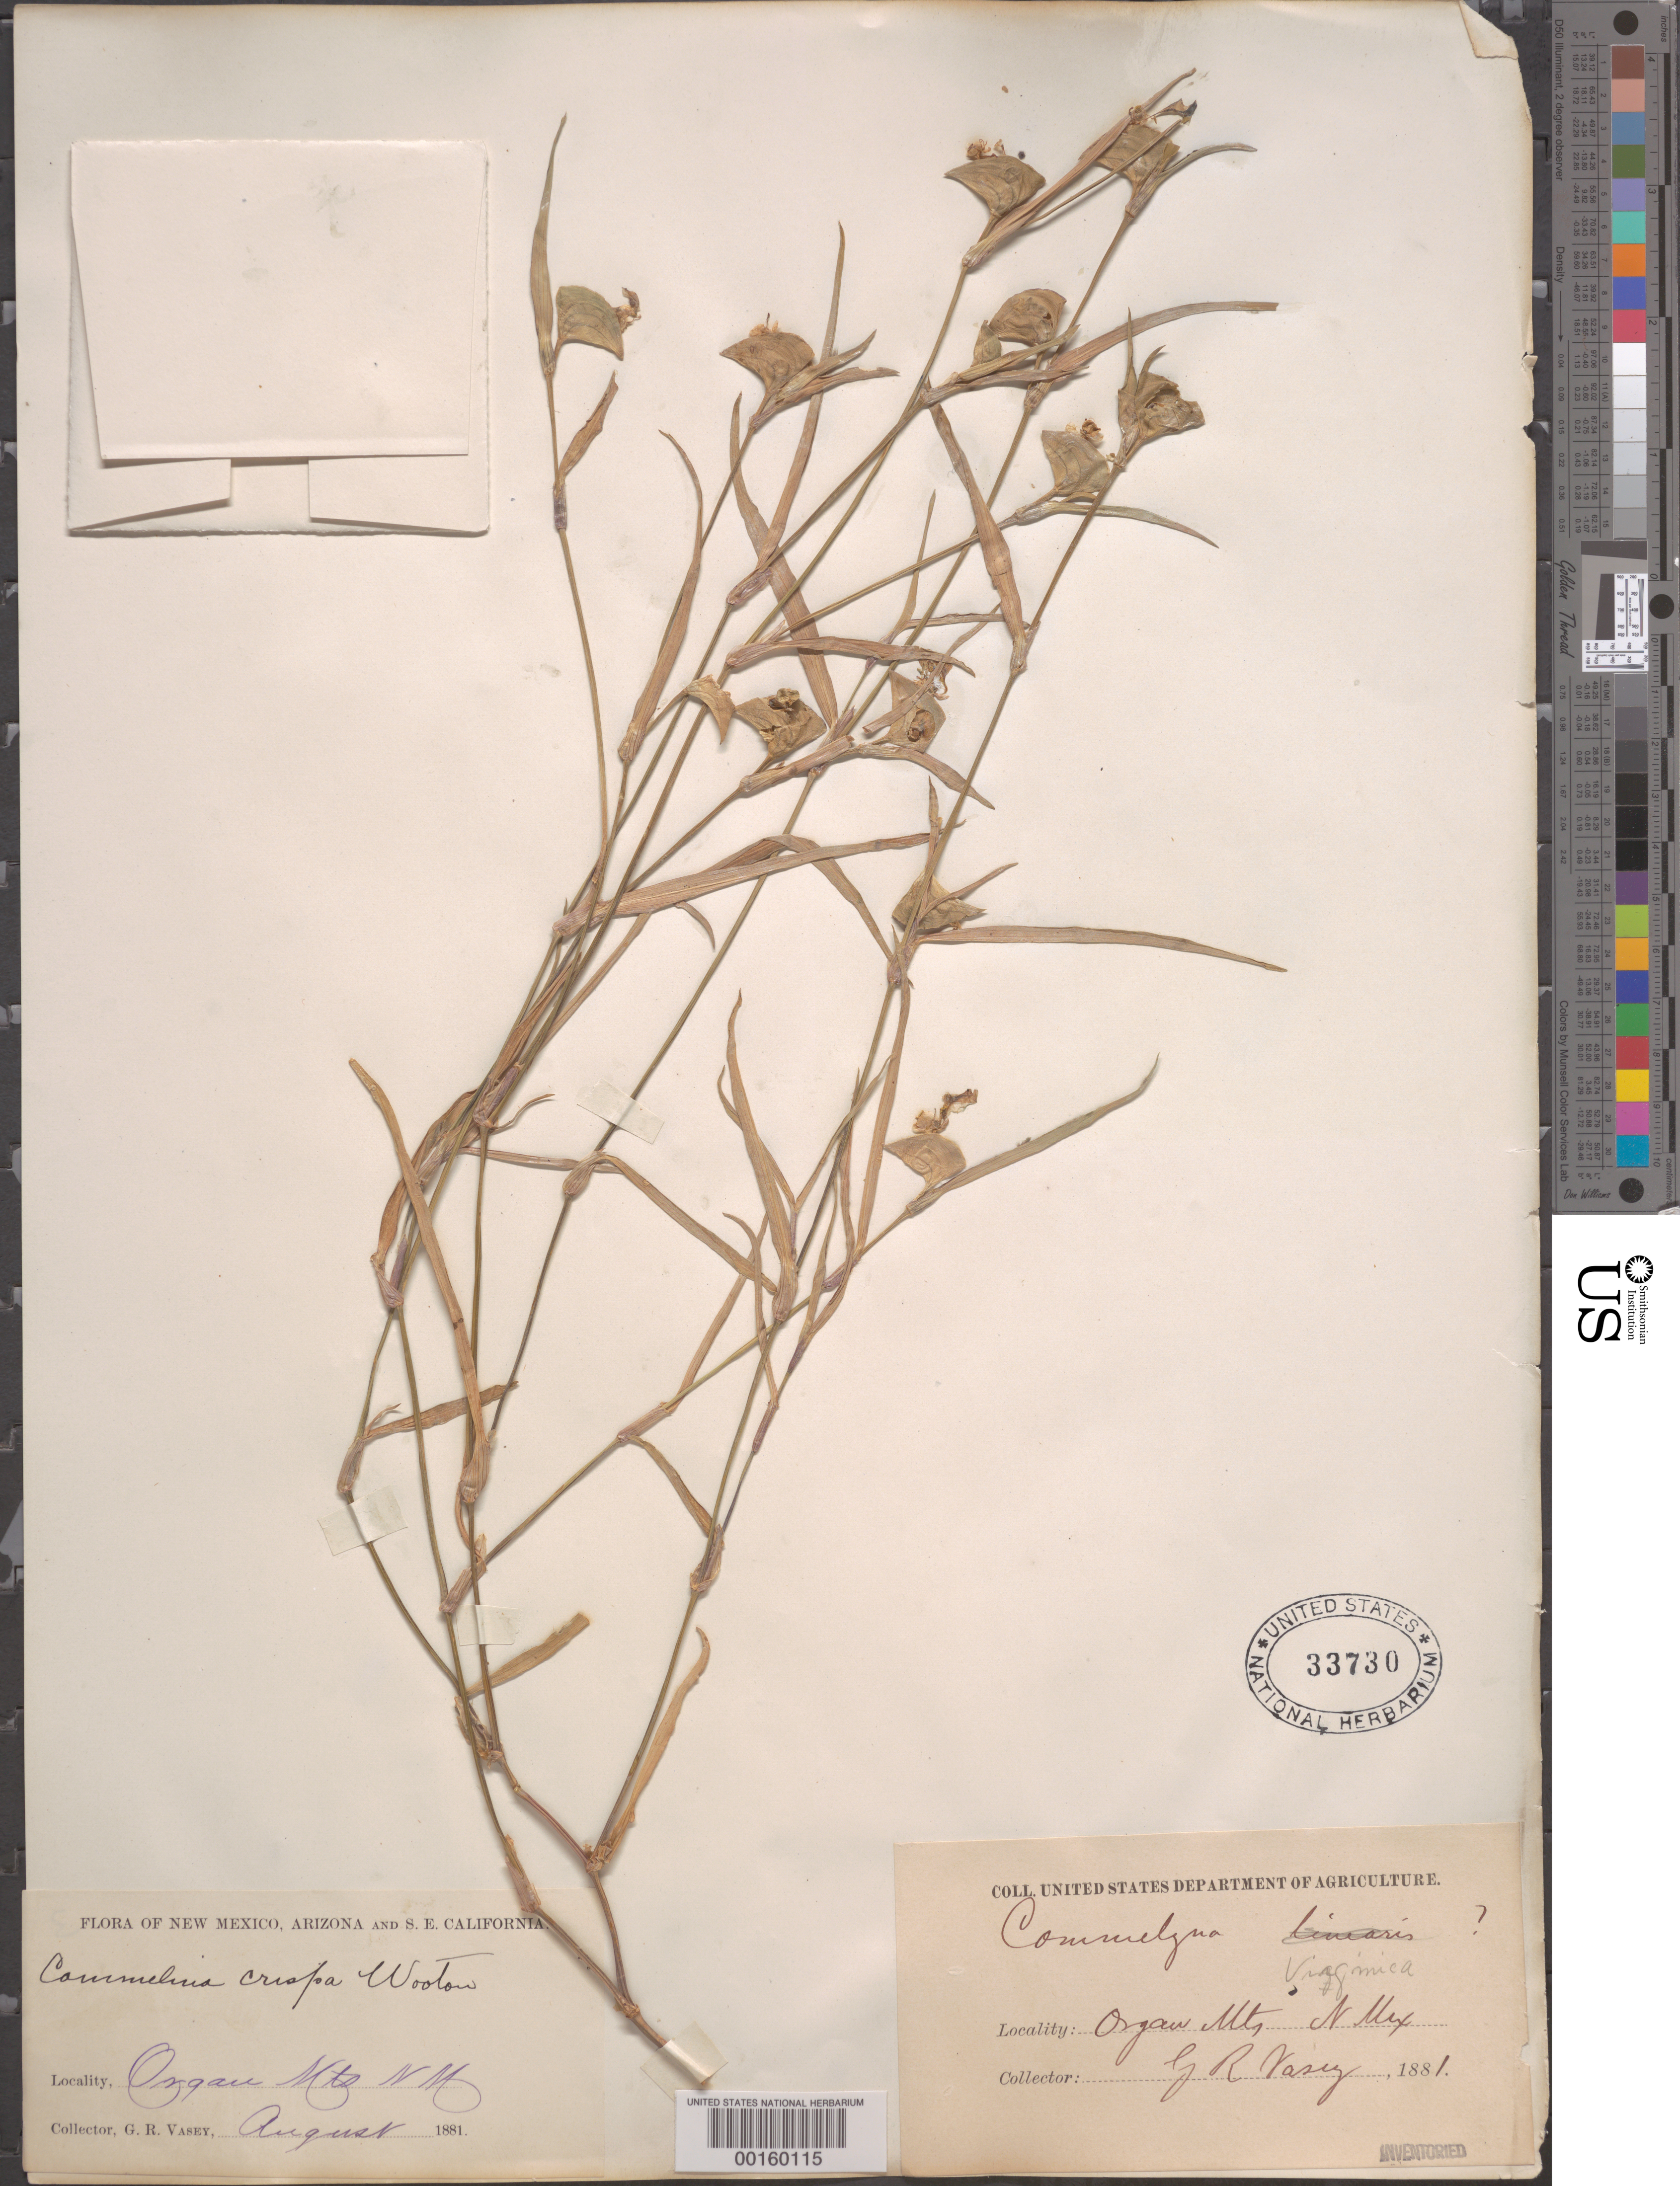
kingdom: Plantae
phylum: Tracheophyta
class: Liliopsida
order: Commelinales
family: Commelinaceae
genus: Commelina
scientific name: Commelina erecta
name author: L.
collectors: G. R. Vasey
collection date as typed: Aug 1881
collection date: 1881-08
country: United States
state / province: New Mexico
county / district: Dona Ana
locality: Organ mts.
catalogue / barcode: US 33730